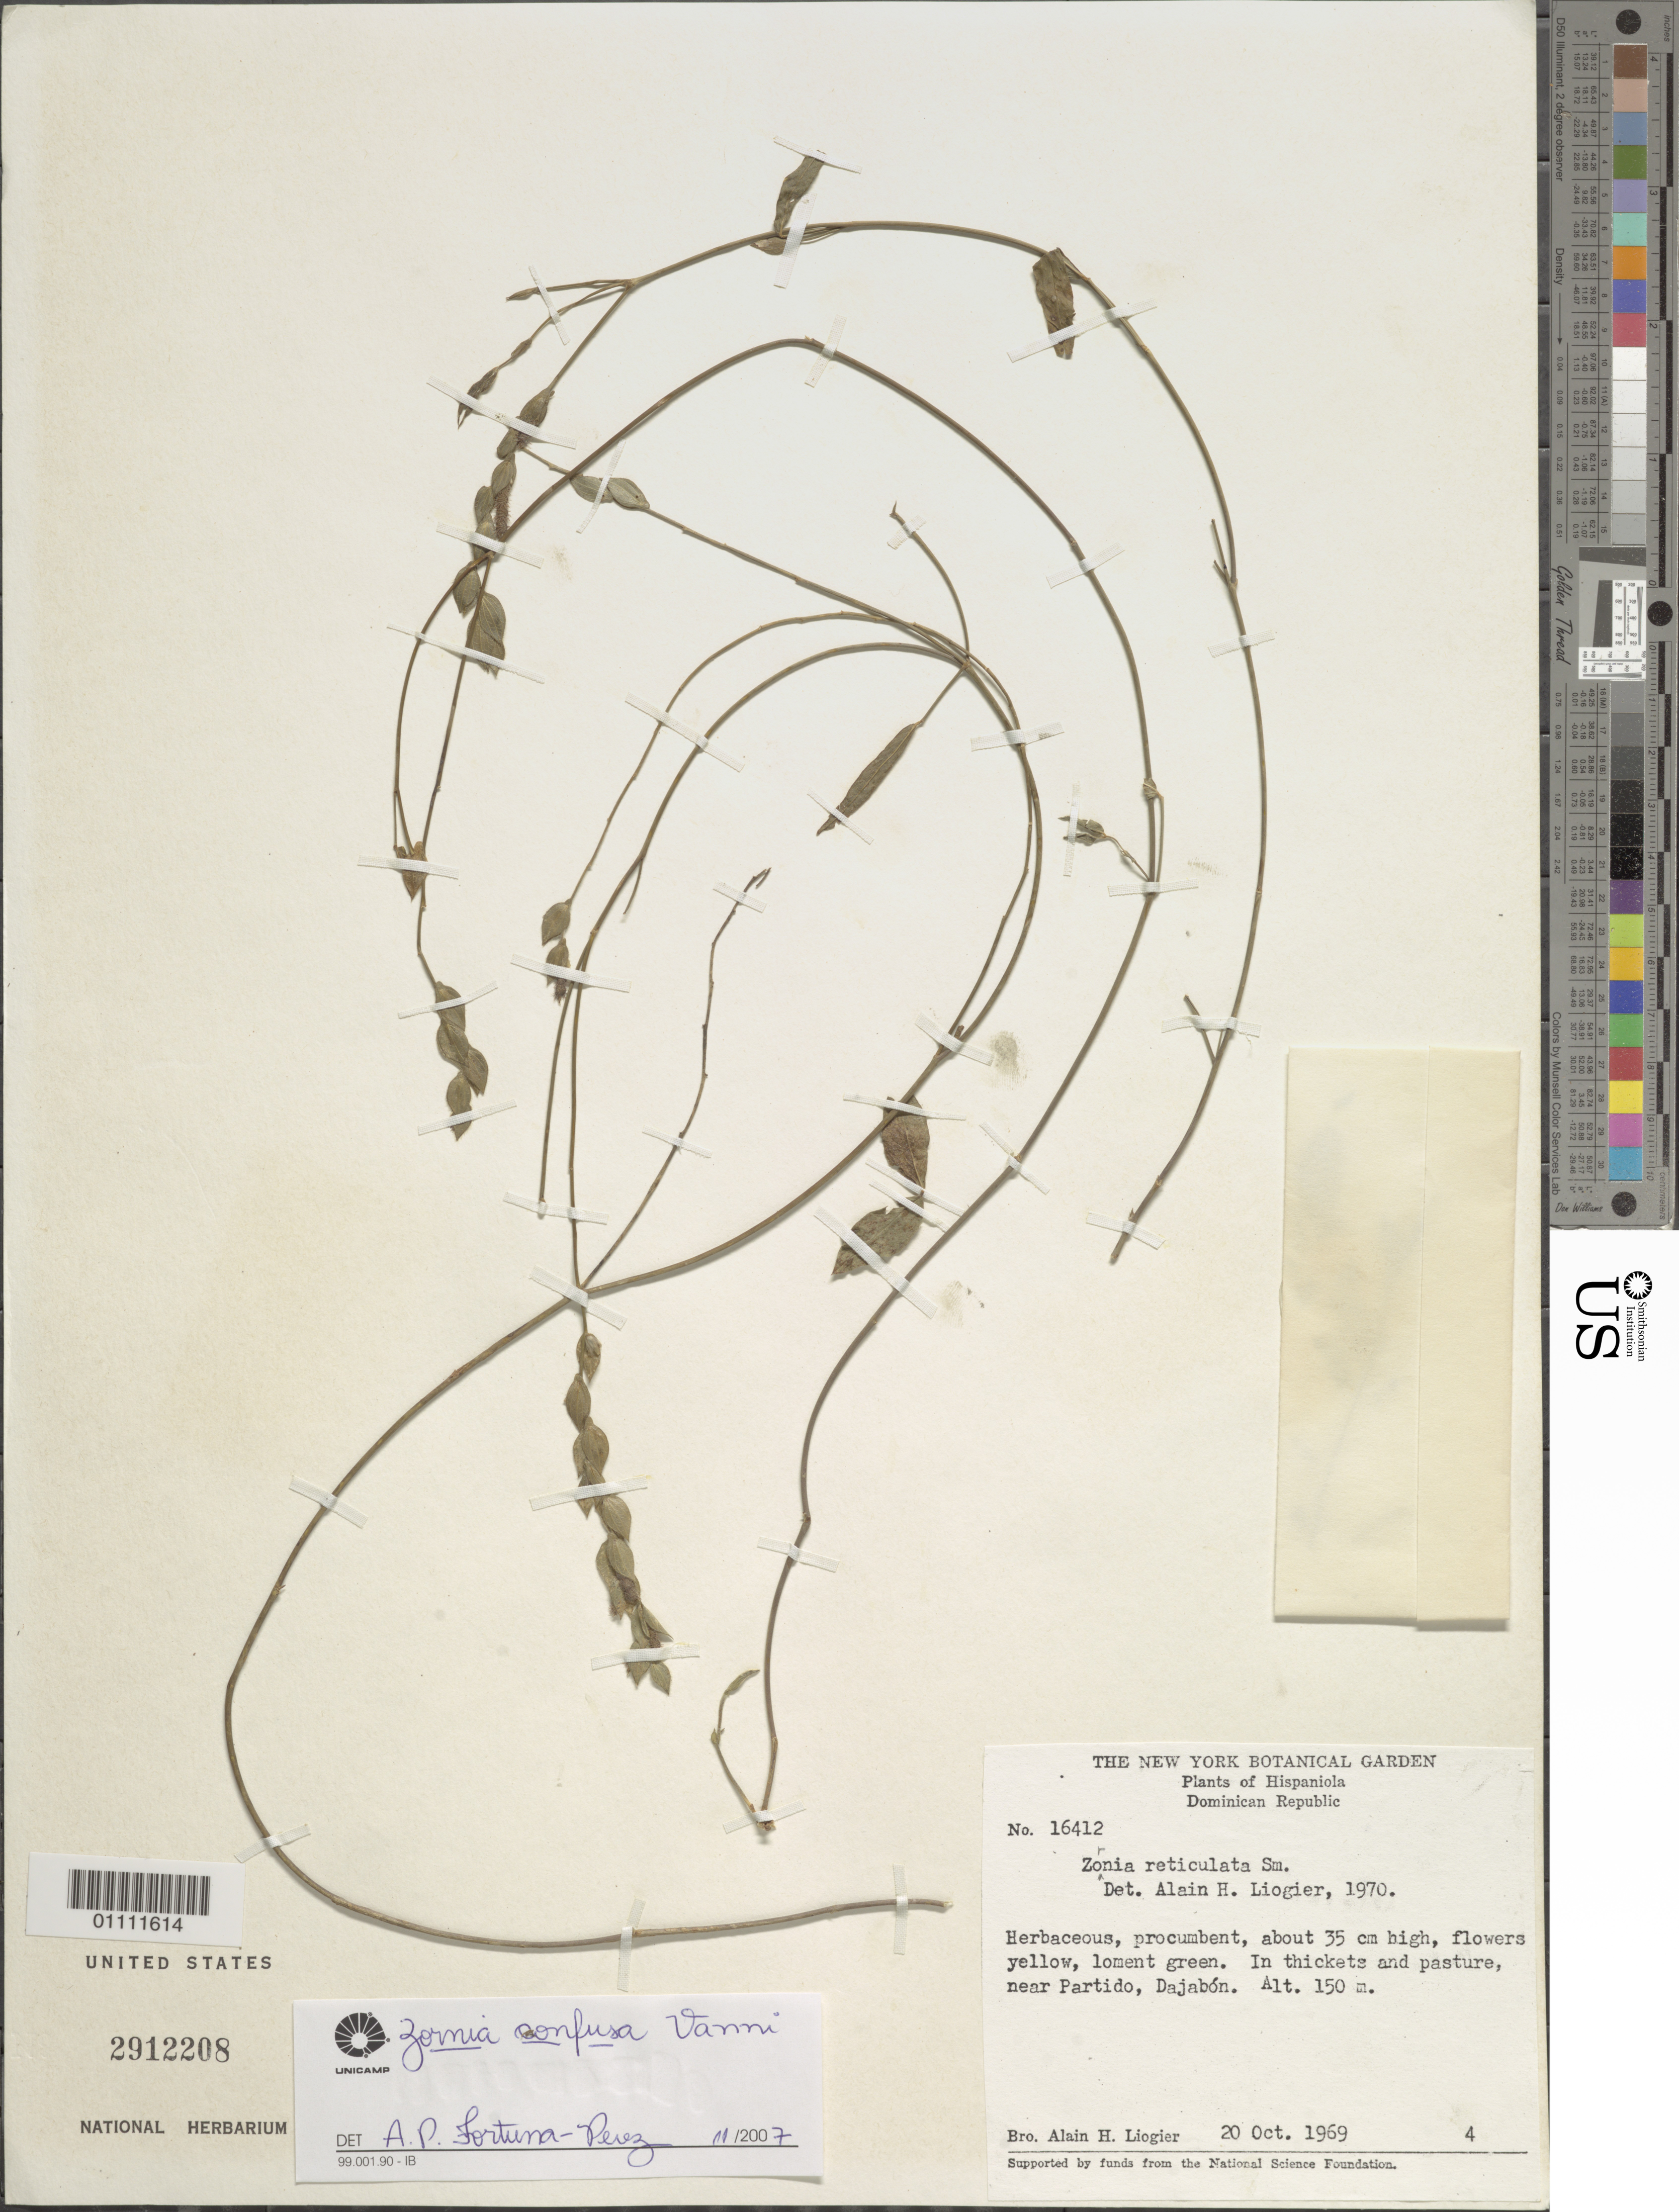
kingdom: Plantae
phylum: Tracheophyta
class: Magnoliopsida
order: Fabales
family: Fabaceae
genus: Zornia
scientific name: Zornia confusa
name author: Vanni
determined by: Fortuna-Perez, Ana Paula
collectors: A. H. Liogier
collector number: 16412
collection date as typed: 20 Oct 1969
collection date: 1969-10-20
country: Dominican Republic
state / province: Dajabón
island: Hispaniola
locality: Dajabón, near Partido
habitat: In thickets and pasture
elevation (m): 150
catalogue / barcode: US 2912208